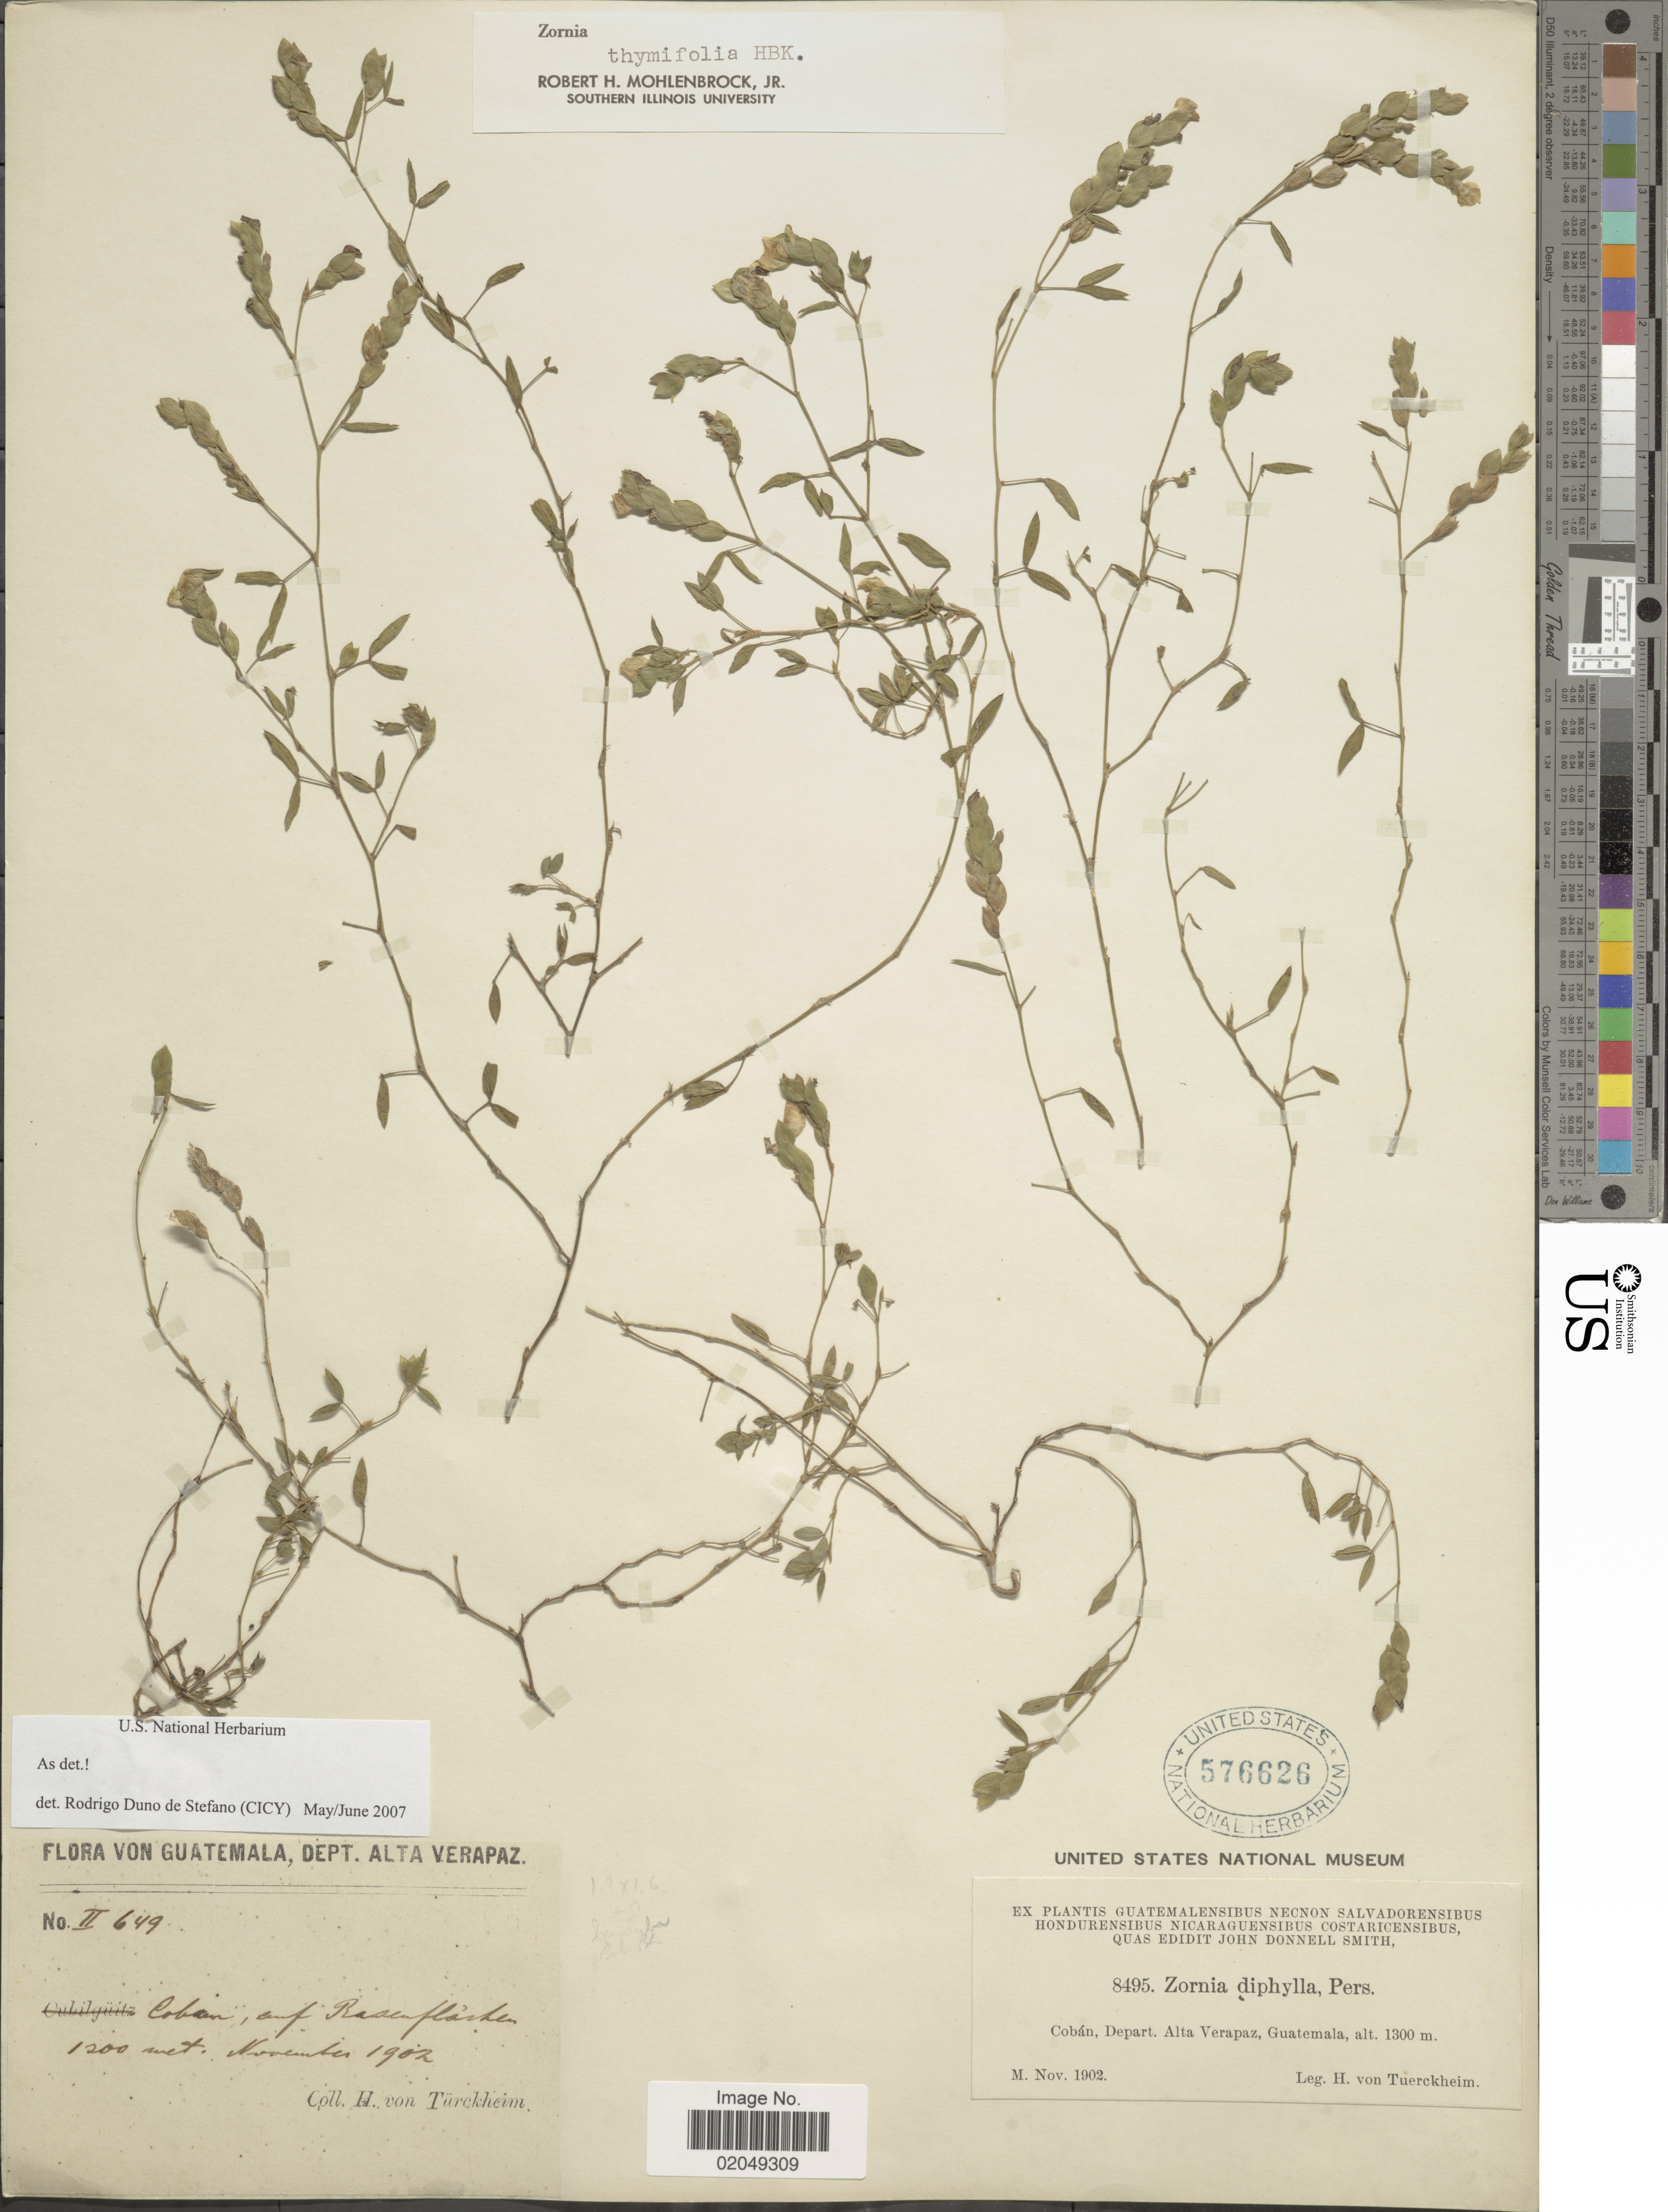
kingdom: Plantae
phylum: Tracheophyta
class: Magnoliopsida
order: Fabales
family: Fabaceae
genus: Zornia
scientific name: Zornia thymifolia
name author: Kunth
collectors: H. von Türckheim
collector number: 8495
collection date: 1902-11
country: Guatemala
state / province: Alta Verapaz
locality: Coban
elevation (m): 1300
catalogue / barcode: US 576626